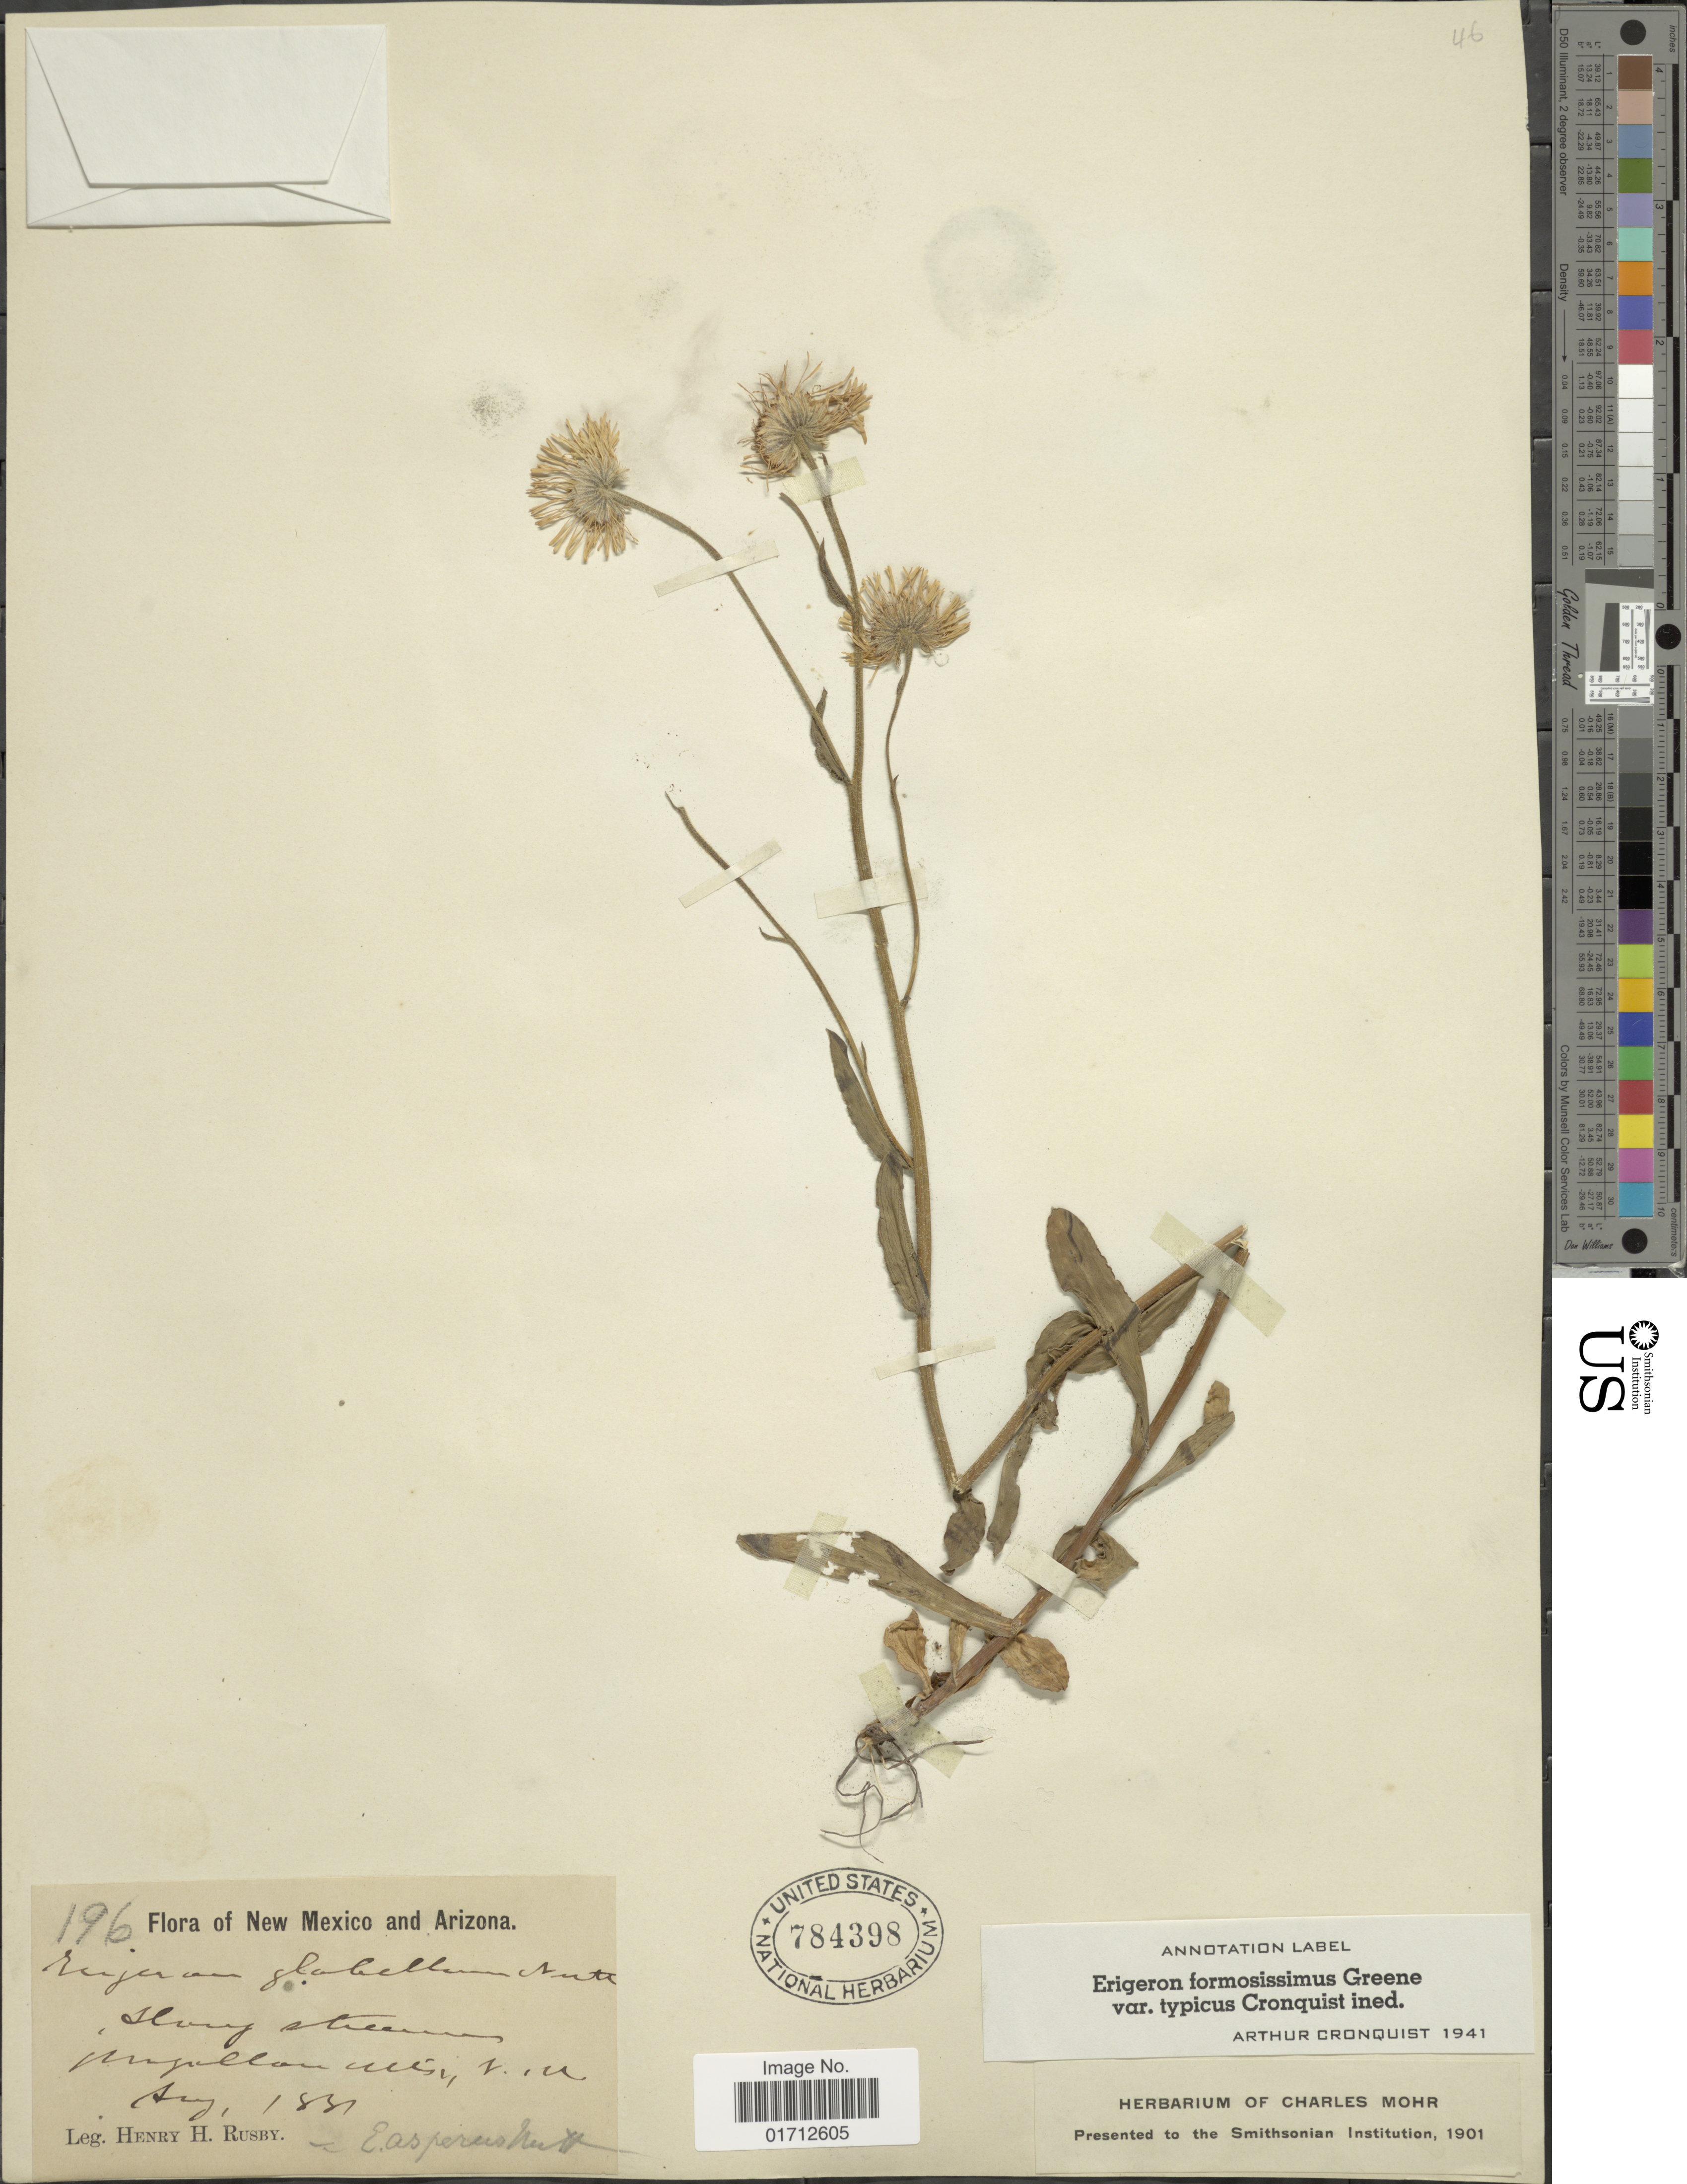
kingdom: Plantae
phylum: Tracheophyta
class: Magnoliopsida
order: Asterales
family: Asteraceae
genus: Erigeron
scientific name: Erigeron formosissimus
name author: Greene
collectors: H. H. Rusby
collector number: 196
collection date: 1881-08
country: United States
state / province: New Mexico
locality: Mogollon Mts.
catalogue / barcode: US 784398